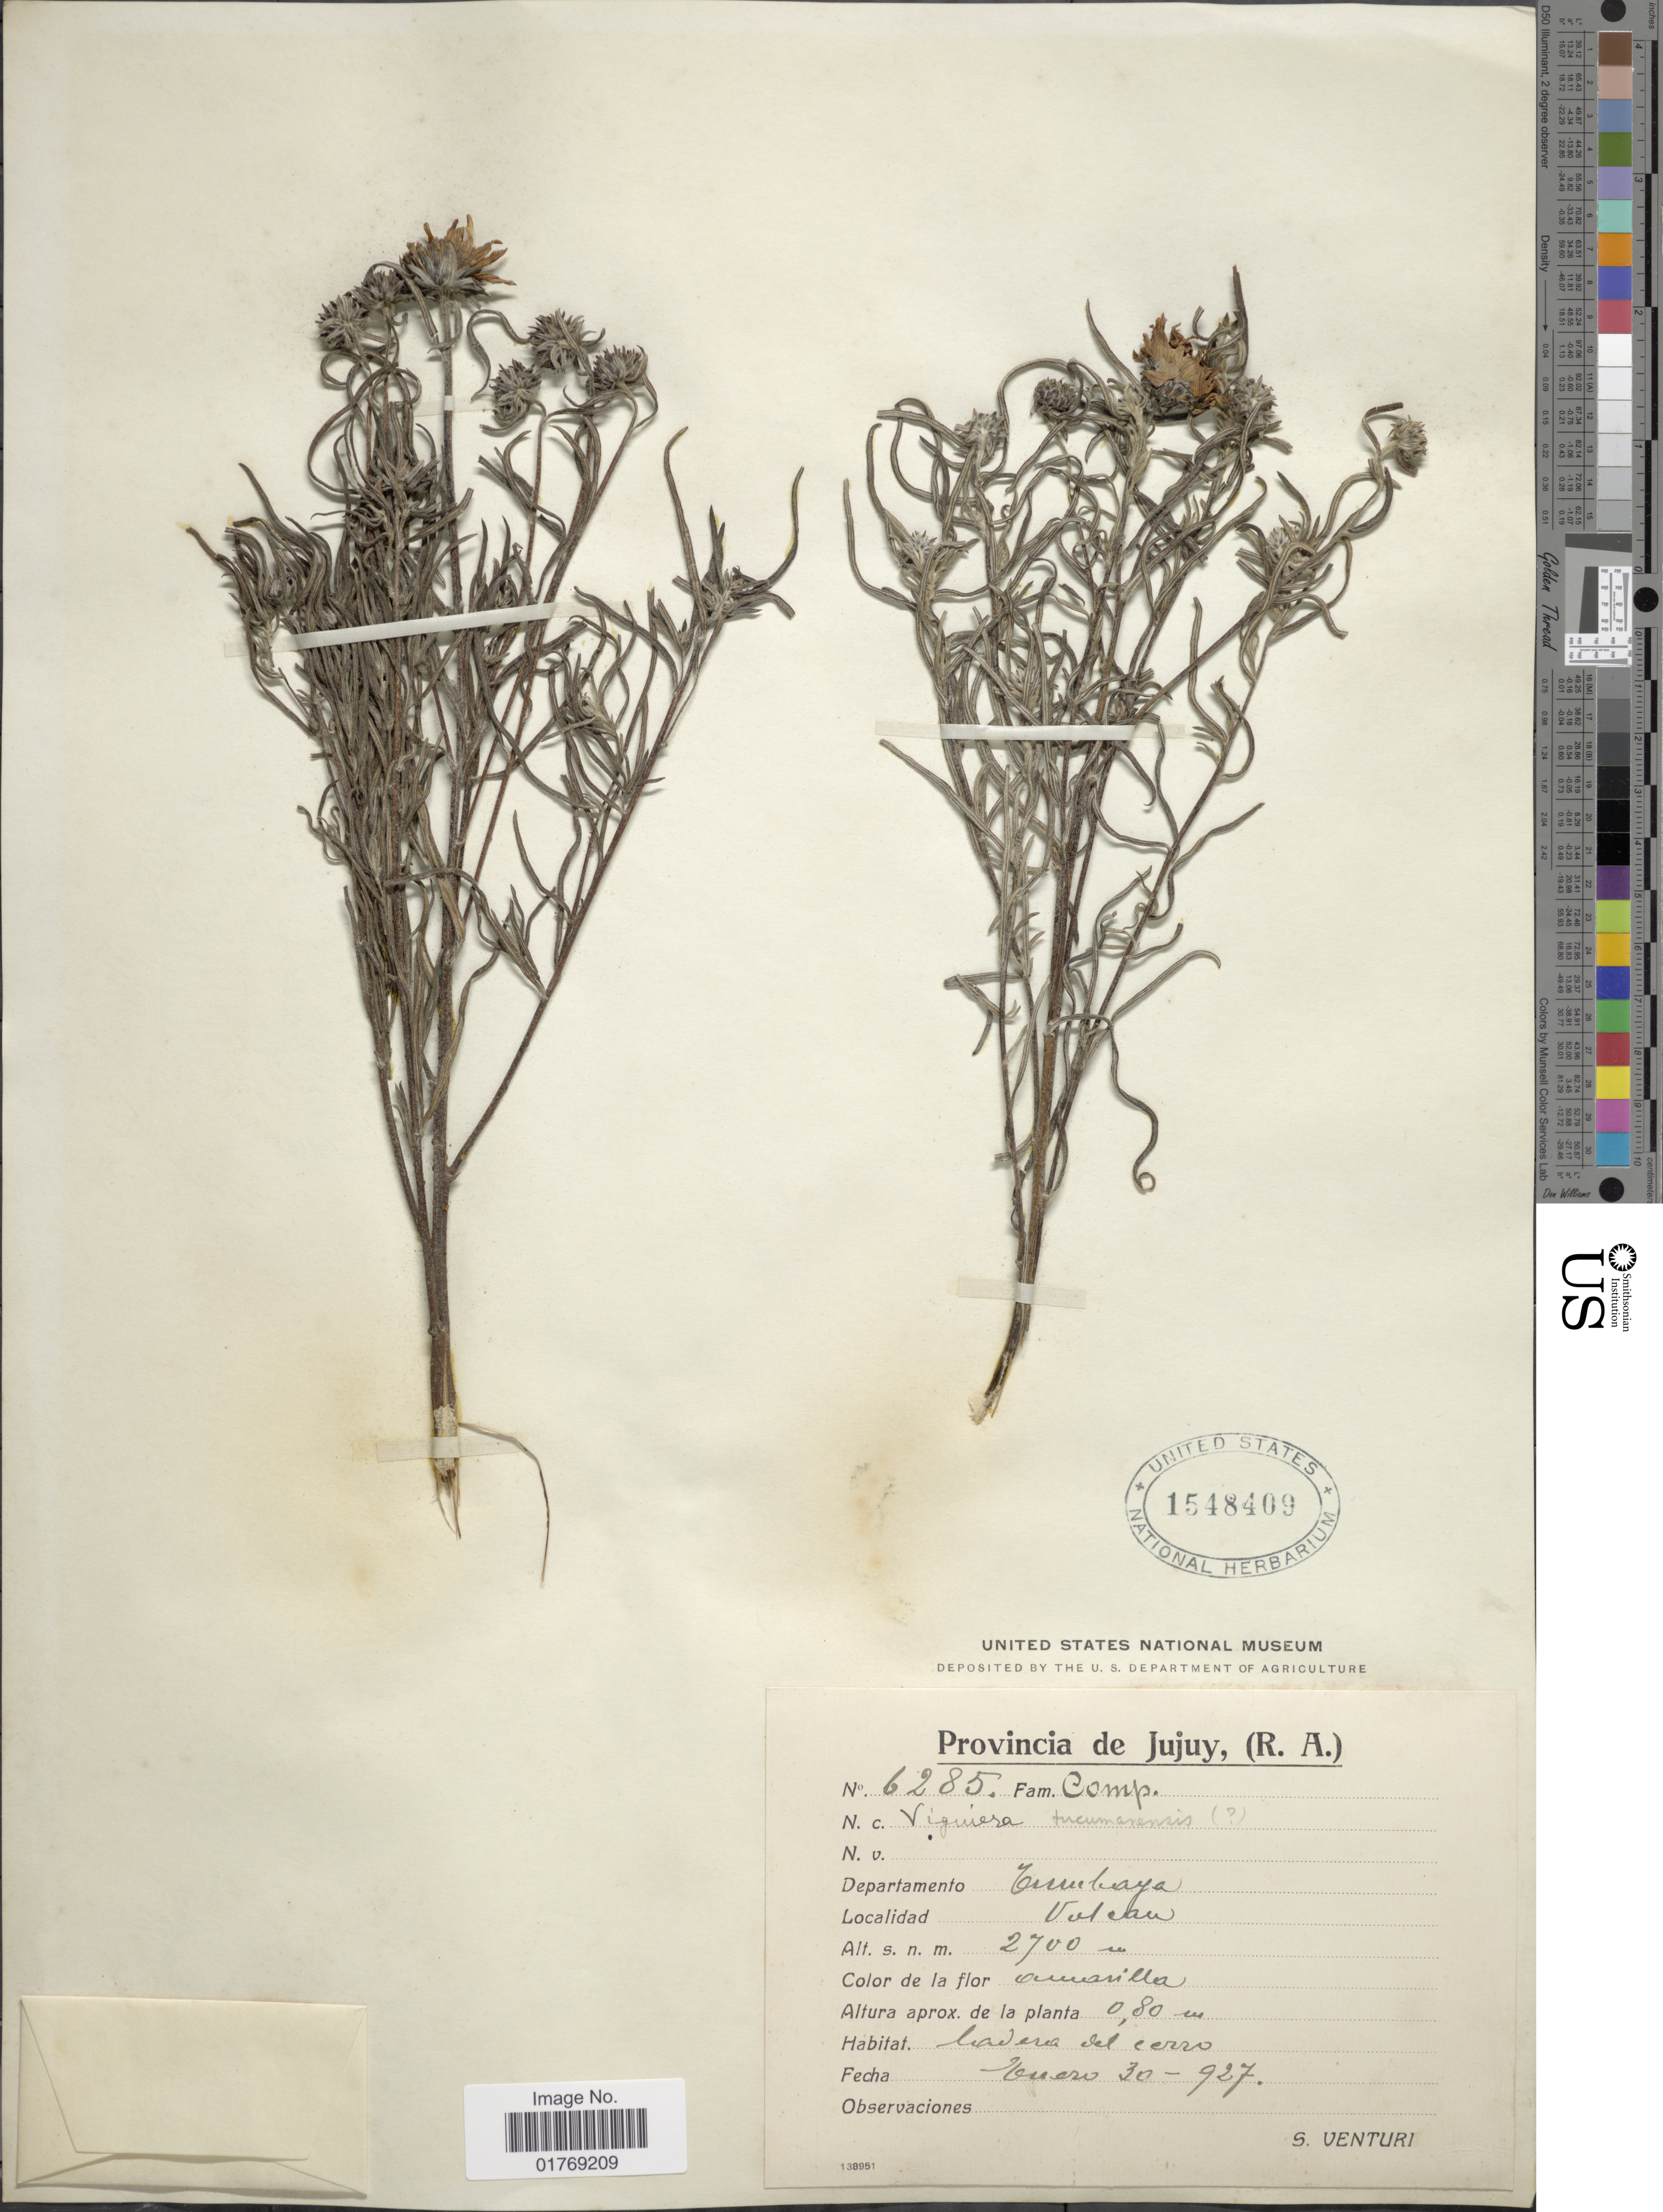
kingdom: Plantae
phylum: Tracheophyta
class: Magnoliopsida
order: Asterales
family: Asteraceae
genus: Viguiera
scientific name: Viguiera tucumanensis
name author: (Hook. & Arn.) Griseb.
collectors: S. Venturi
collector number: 6285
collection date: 1927-01-30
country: Argentina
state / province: Jujuy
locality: Provincia de Jujuy, (R.A.). Departamento Tumbaya. Volcan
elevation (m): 2700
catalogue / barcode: US 1548409